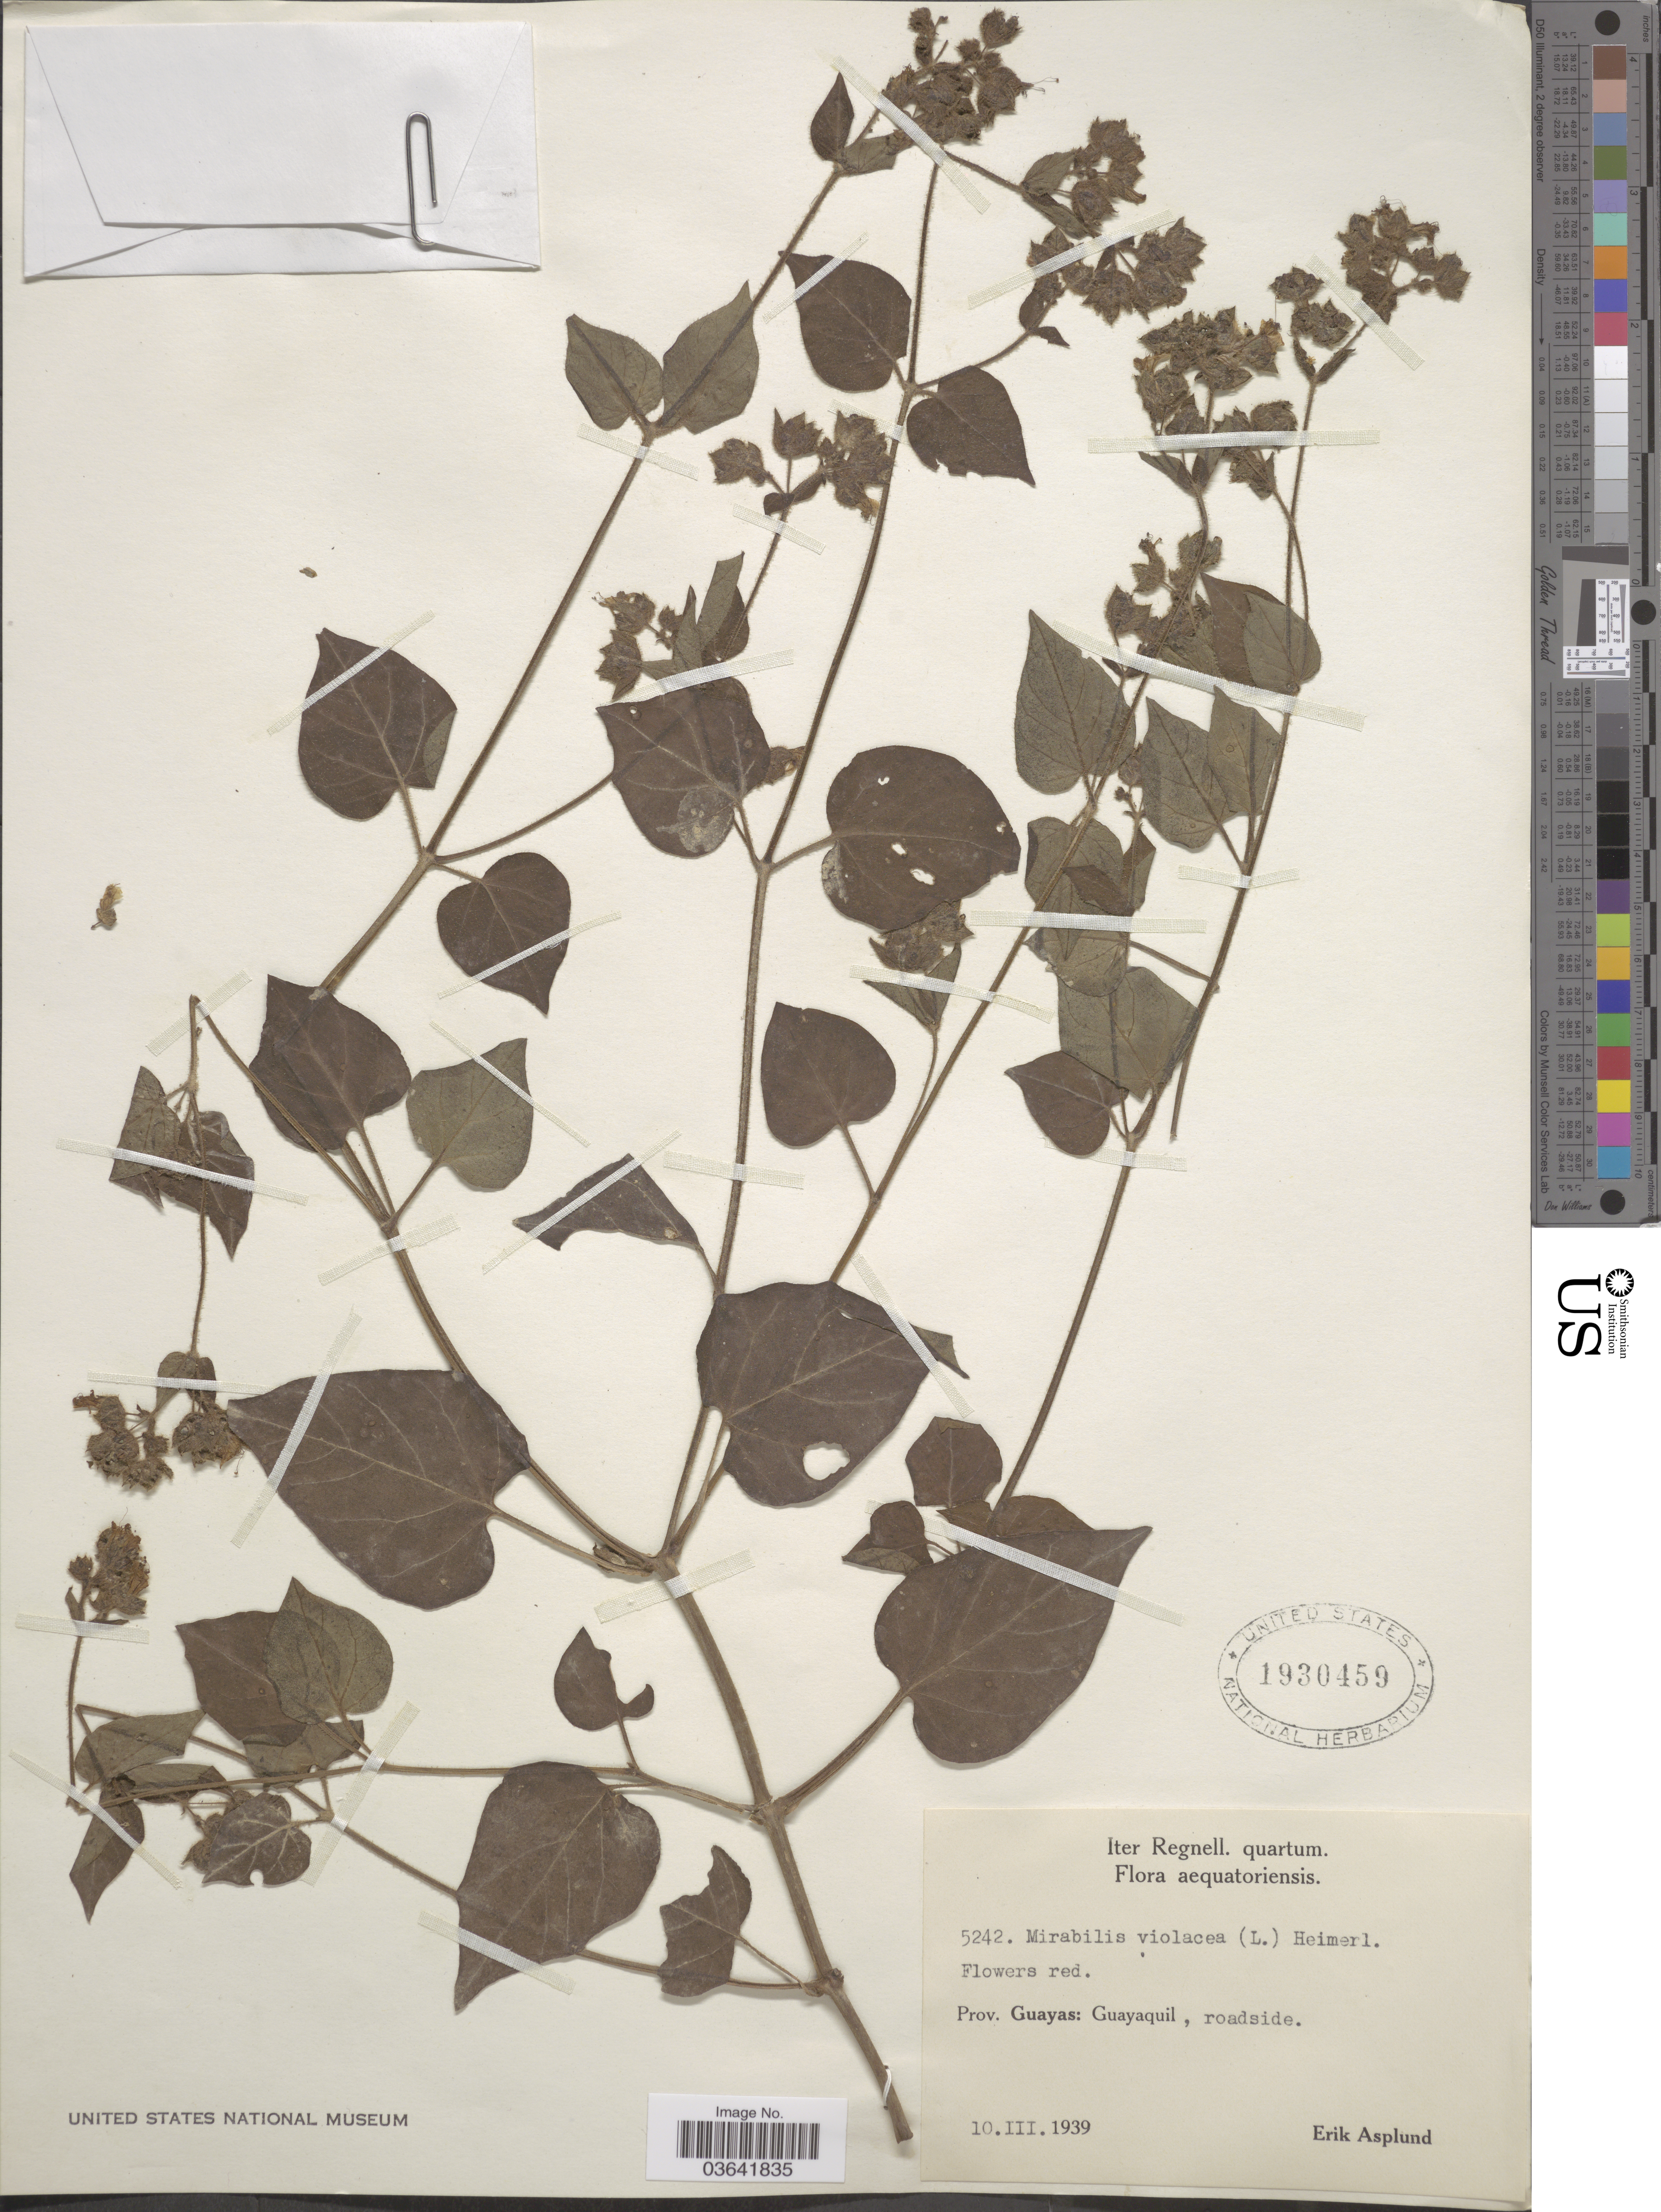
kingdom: Plantae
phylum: Tracheophyta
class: Magnoliopsida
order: Caryophyllales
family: Nyctaginaceae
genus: Mirabilis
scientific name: Mirabilis violacea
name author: (L.) Heimerl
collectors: E. Asplund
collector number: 5242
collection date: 1939-03-10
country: Ecuador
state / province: Guayas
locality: Guayaquil, roadside.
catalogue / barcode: US 1930459